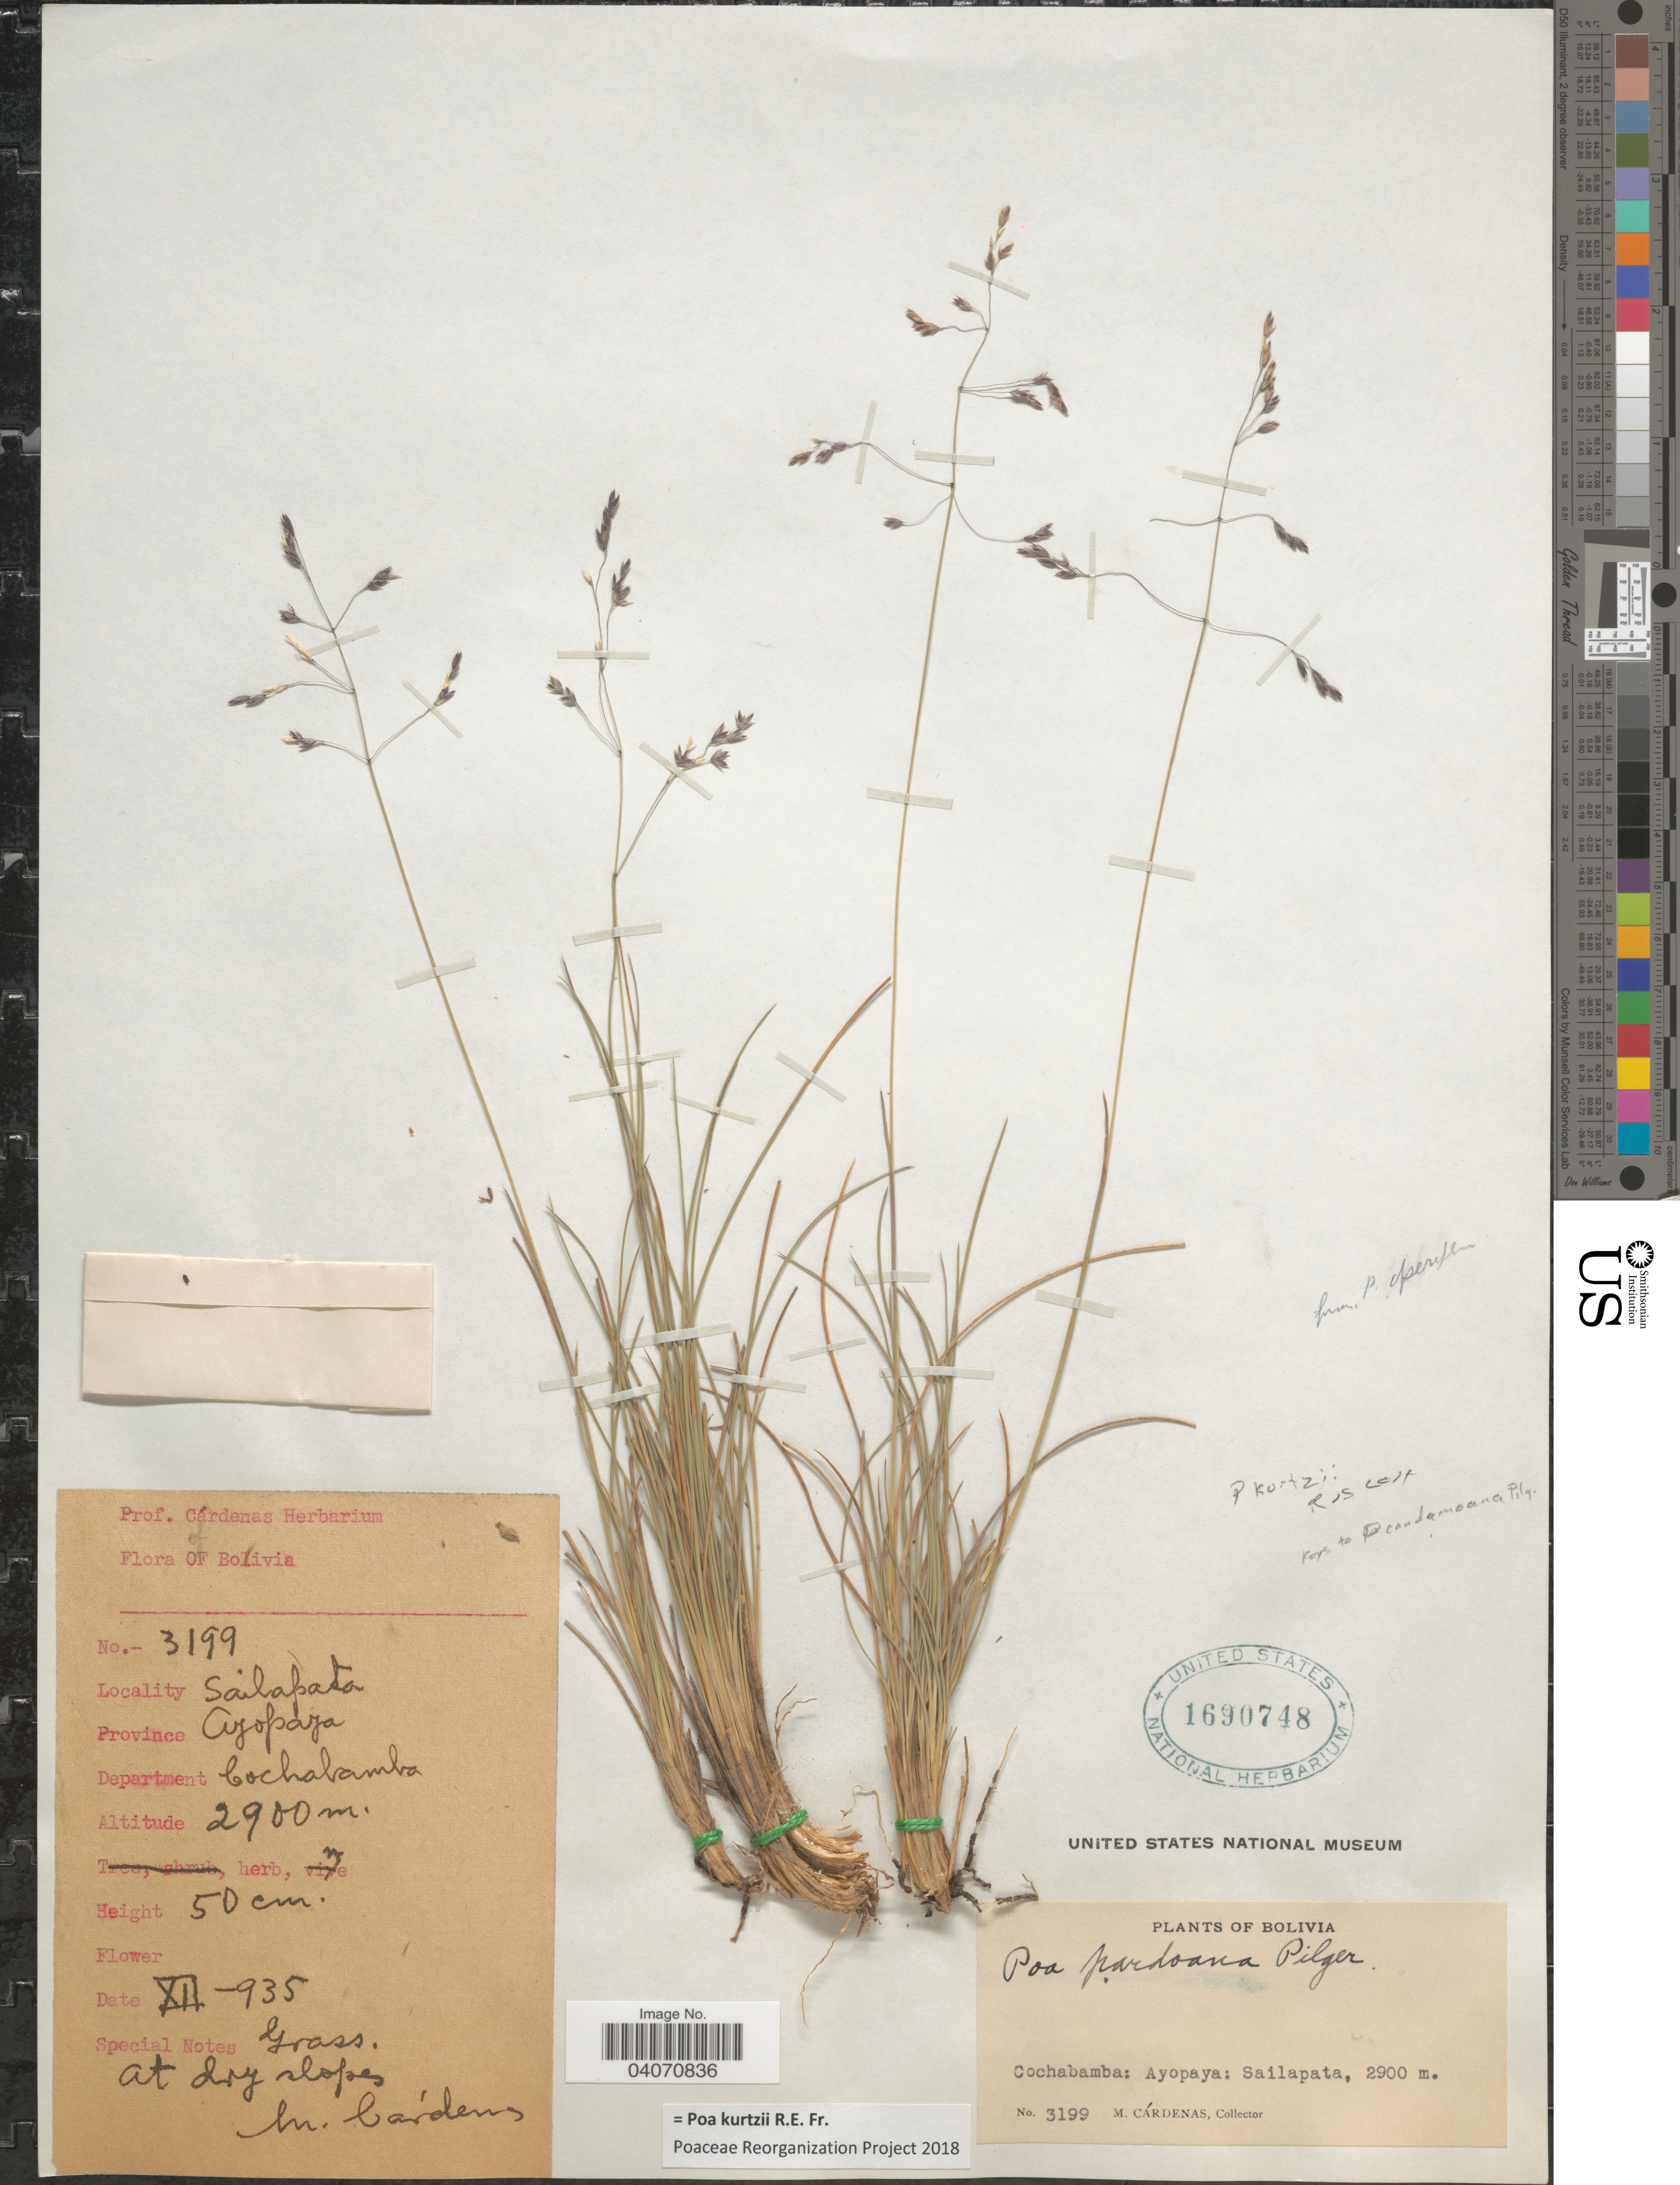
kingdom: Plantae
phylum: Tracheophyta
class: Liliopsida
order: Poales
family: Poaceae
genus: Poa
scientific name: Poa laetevirens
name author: R.E. Fr.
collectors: M. Cárdenas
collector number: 3199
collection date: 1935-12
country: Bolivia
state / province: Cochabamba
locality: Ayopaya: Salapata. Department Cochabamba.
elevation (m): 2900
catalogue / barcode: US 1690748